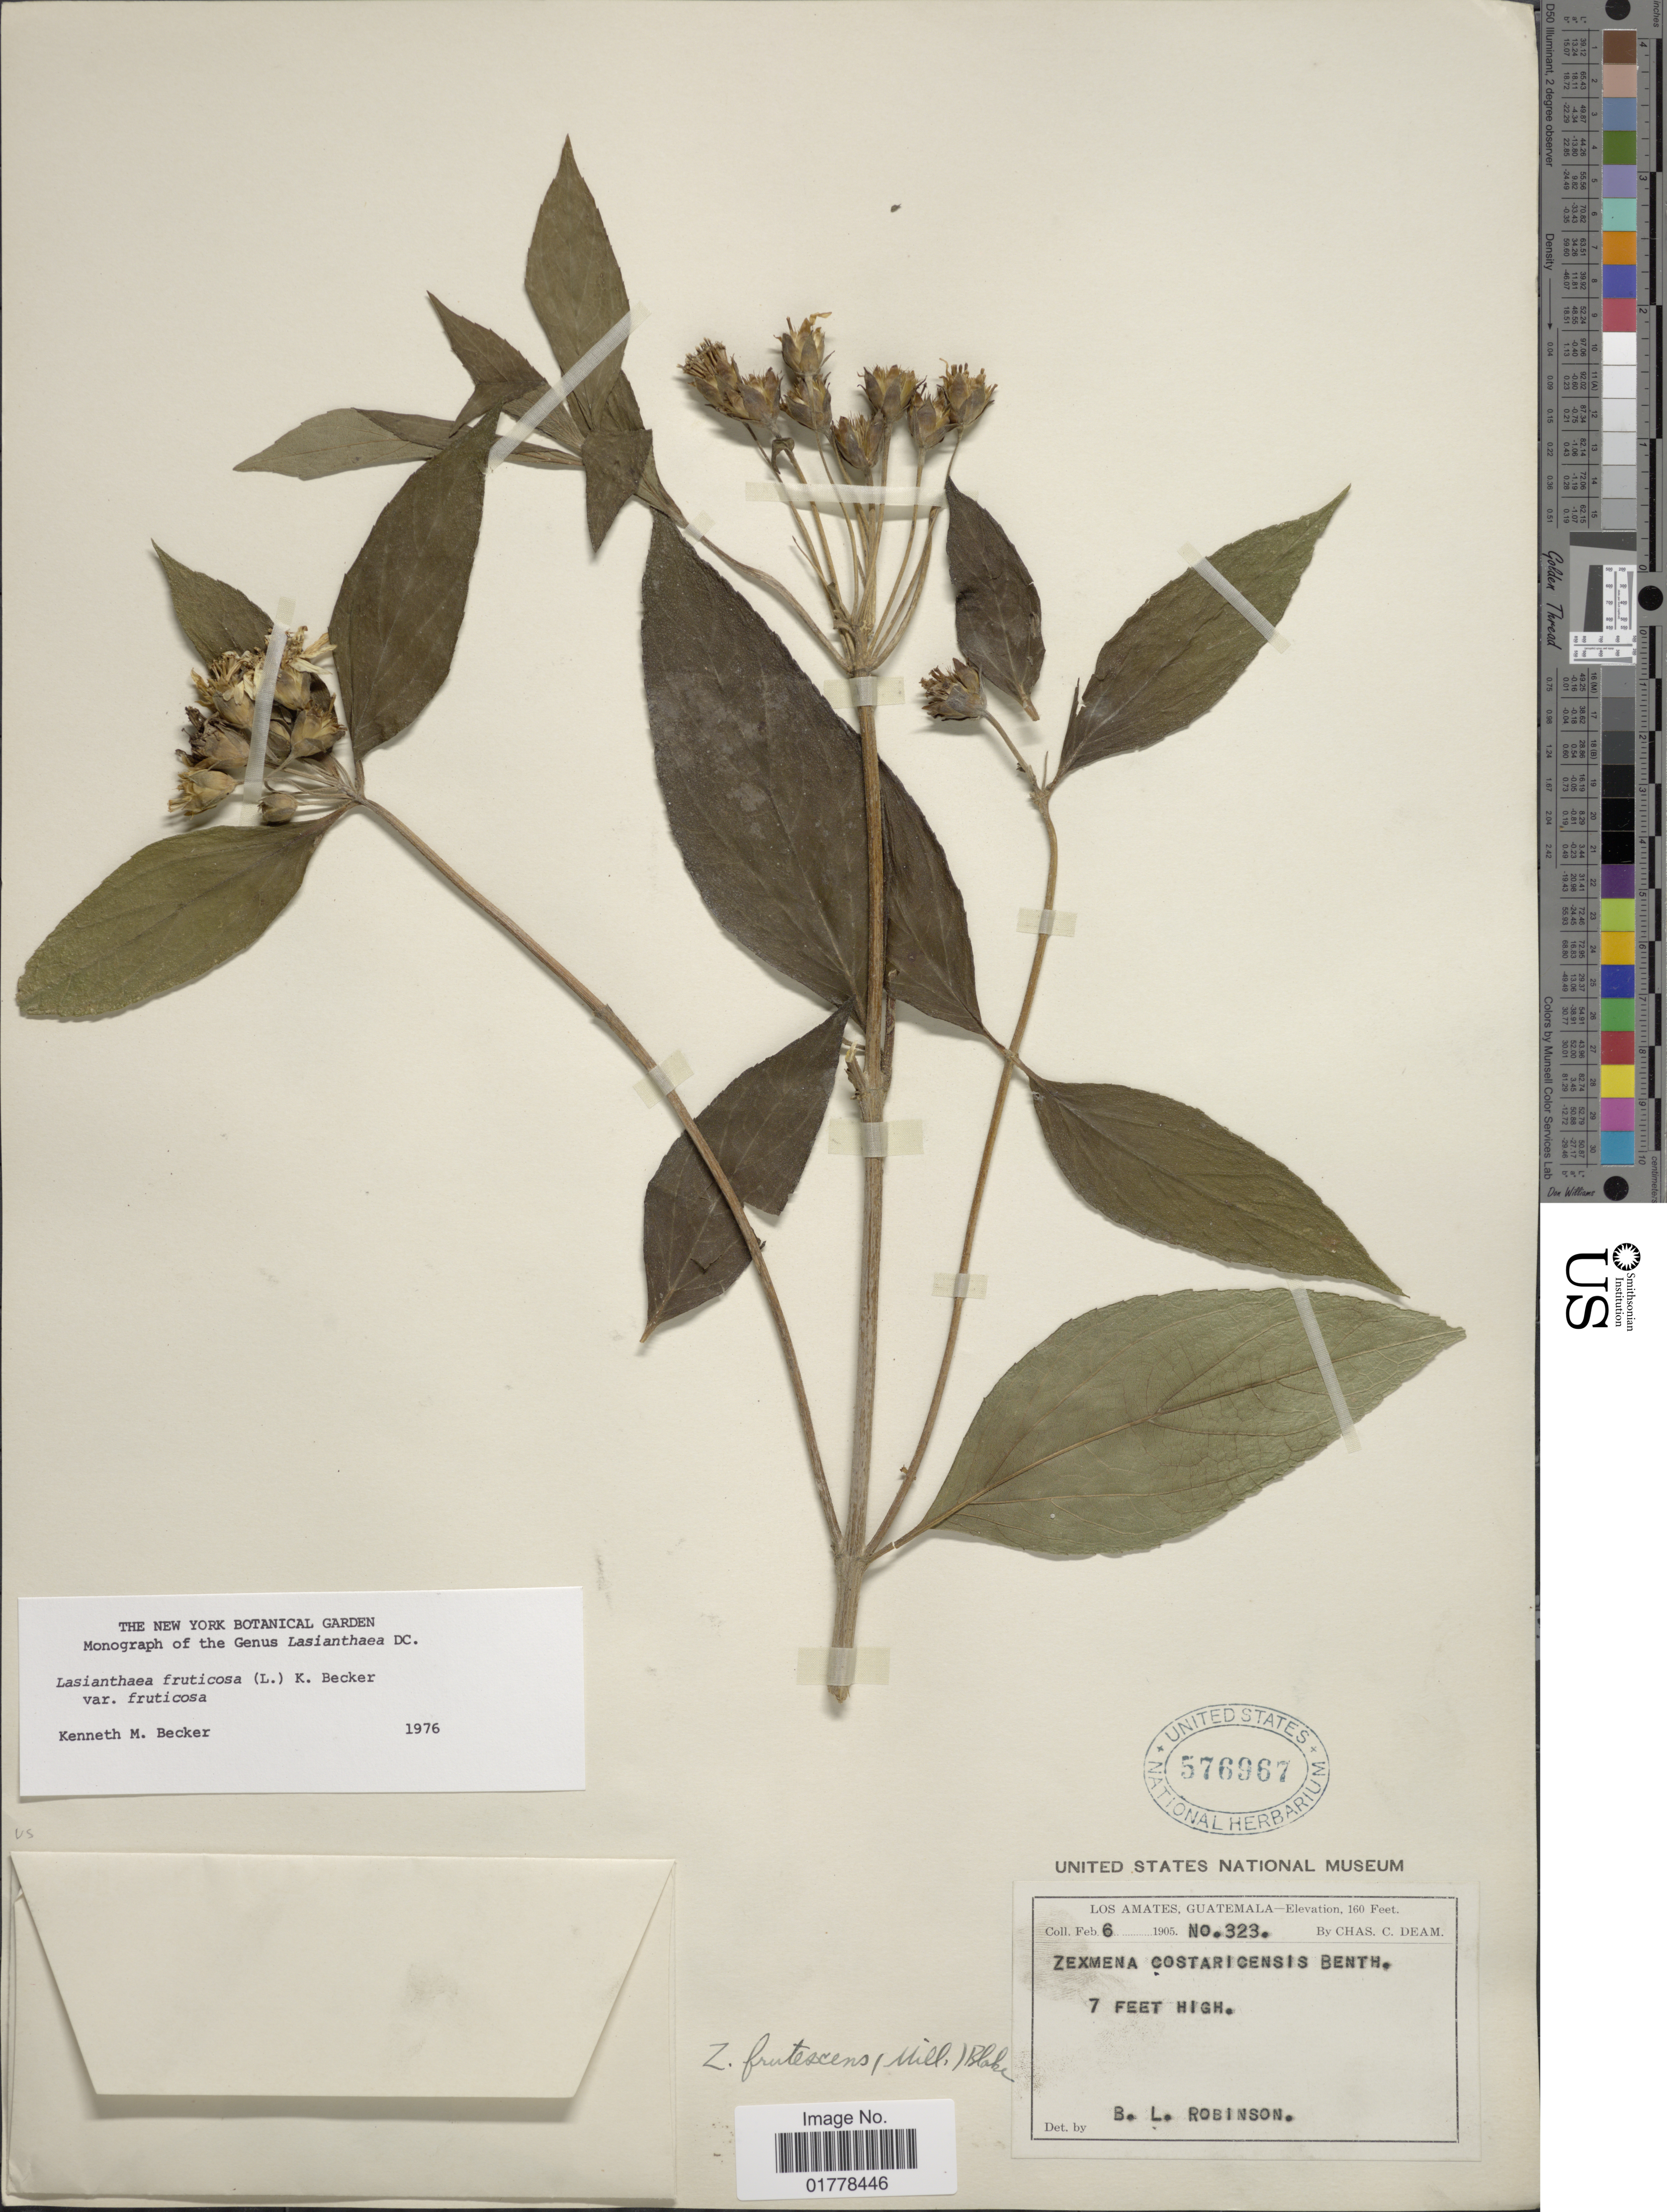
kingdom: Plantae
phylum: Tracheophyta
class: Magnoliopsida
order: Asterales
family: Asteraceae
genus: Lasianthaea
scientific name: Lasianthaea fruticosa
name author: (L.) K.M. Becker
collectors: C. C. Deam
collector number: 323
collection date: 1905-02-06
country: Guatemala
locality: Los Amates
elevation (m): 49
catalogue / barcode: US 576967